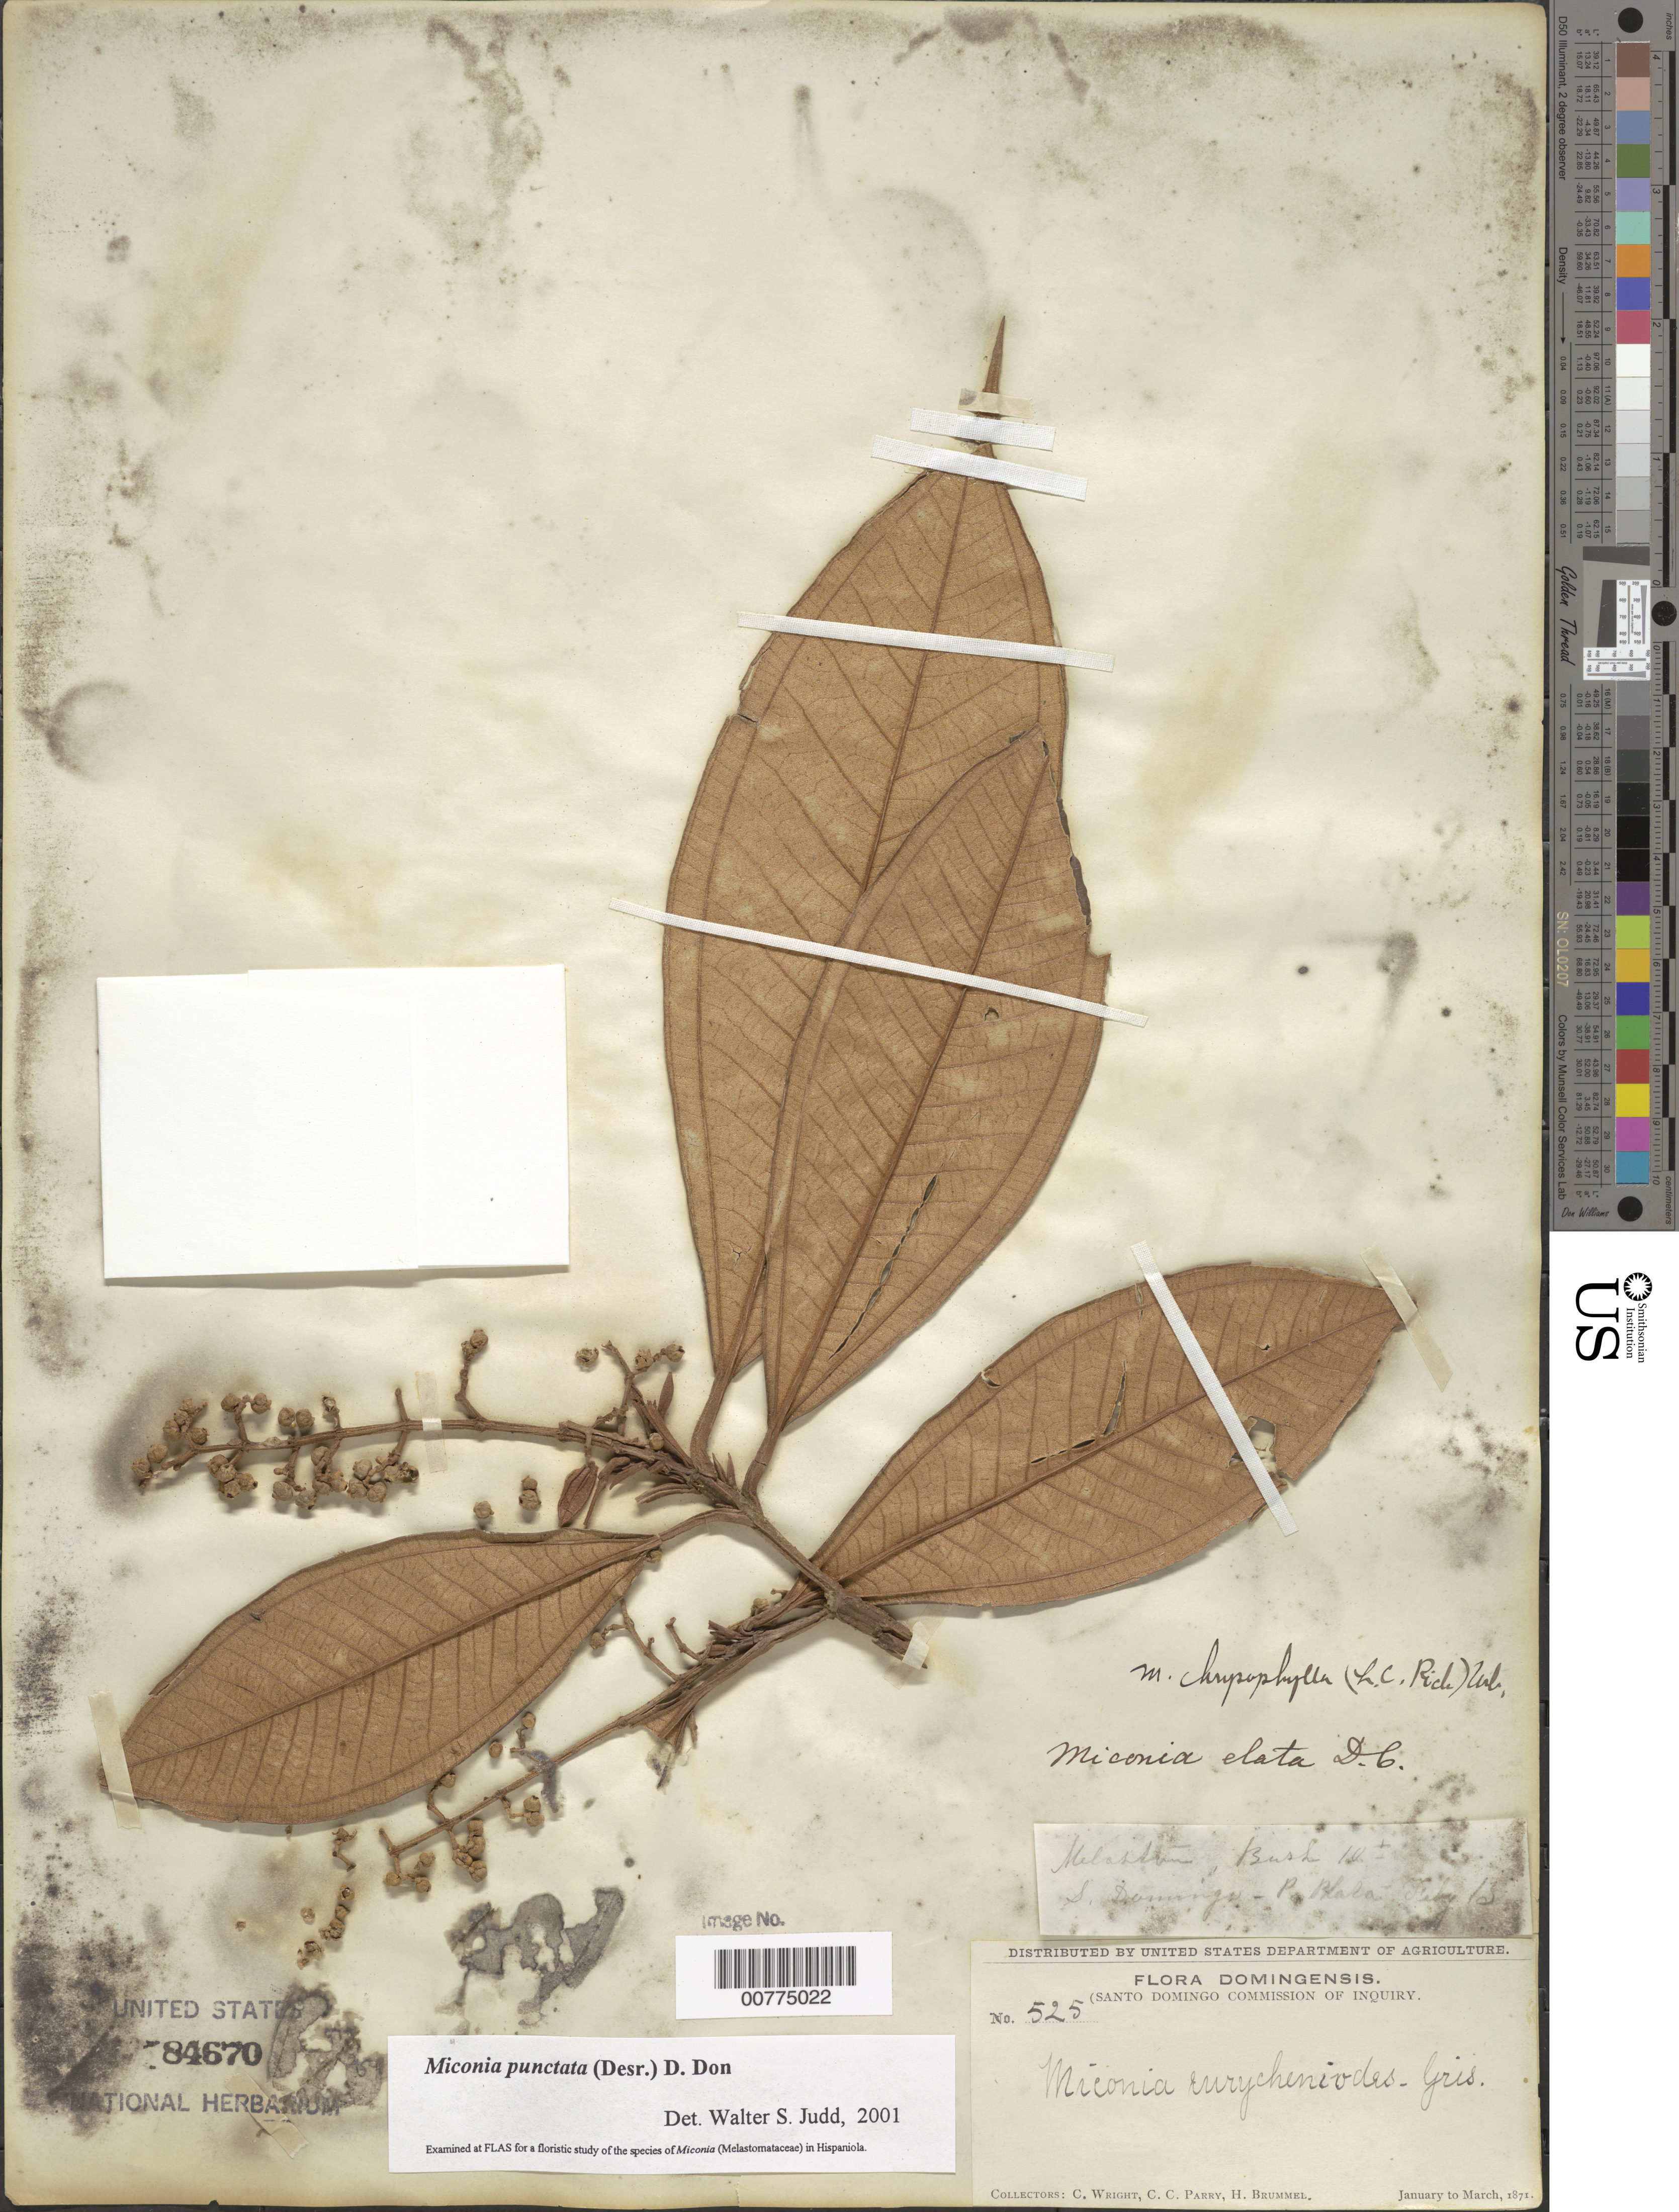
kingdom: Plantae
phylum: Tracheophyta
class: Magnoliopsida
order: Myrtales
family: Melastomataceae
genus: Miconia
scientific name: Miconia punctata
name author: (Desr.) D. Don ex DC.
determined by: Judd, Walter S.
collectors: C. Wright, C. C. Parry & H. Brummel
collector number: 525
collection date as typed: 13 Feb 1871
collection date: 1871-02-13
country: Dominican Republic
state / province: Puerto Plata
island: Hispaniola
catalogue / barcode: US 84670